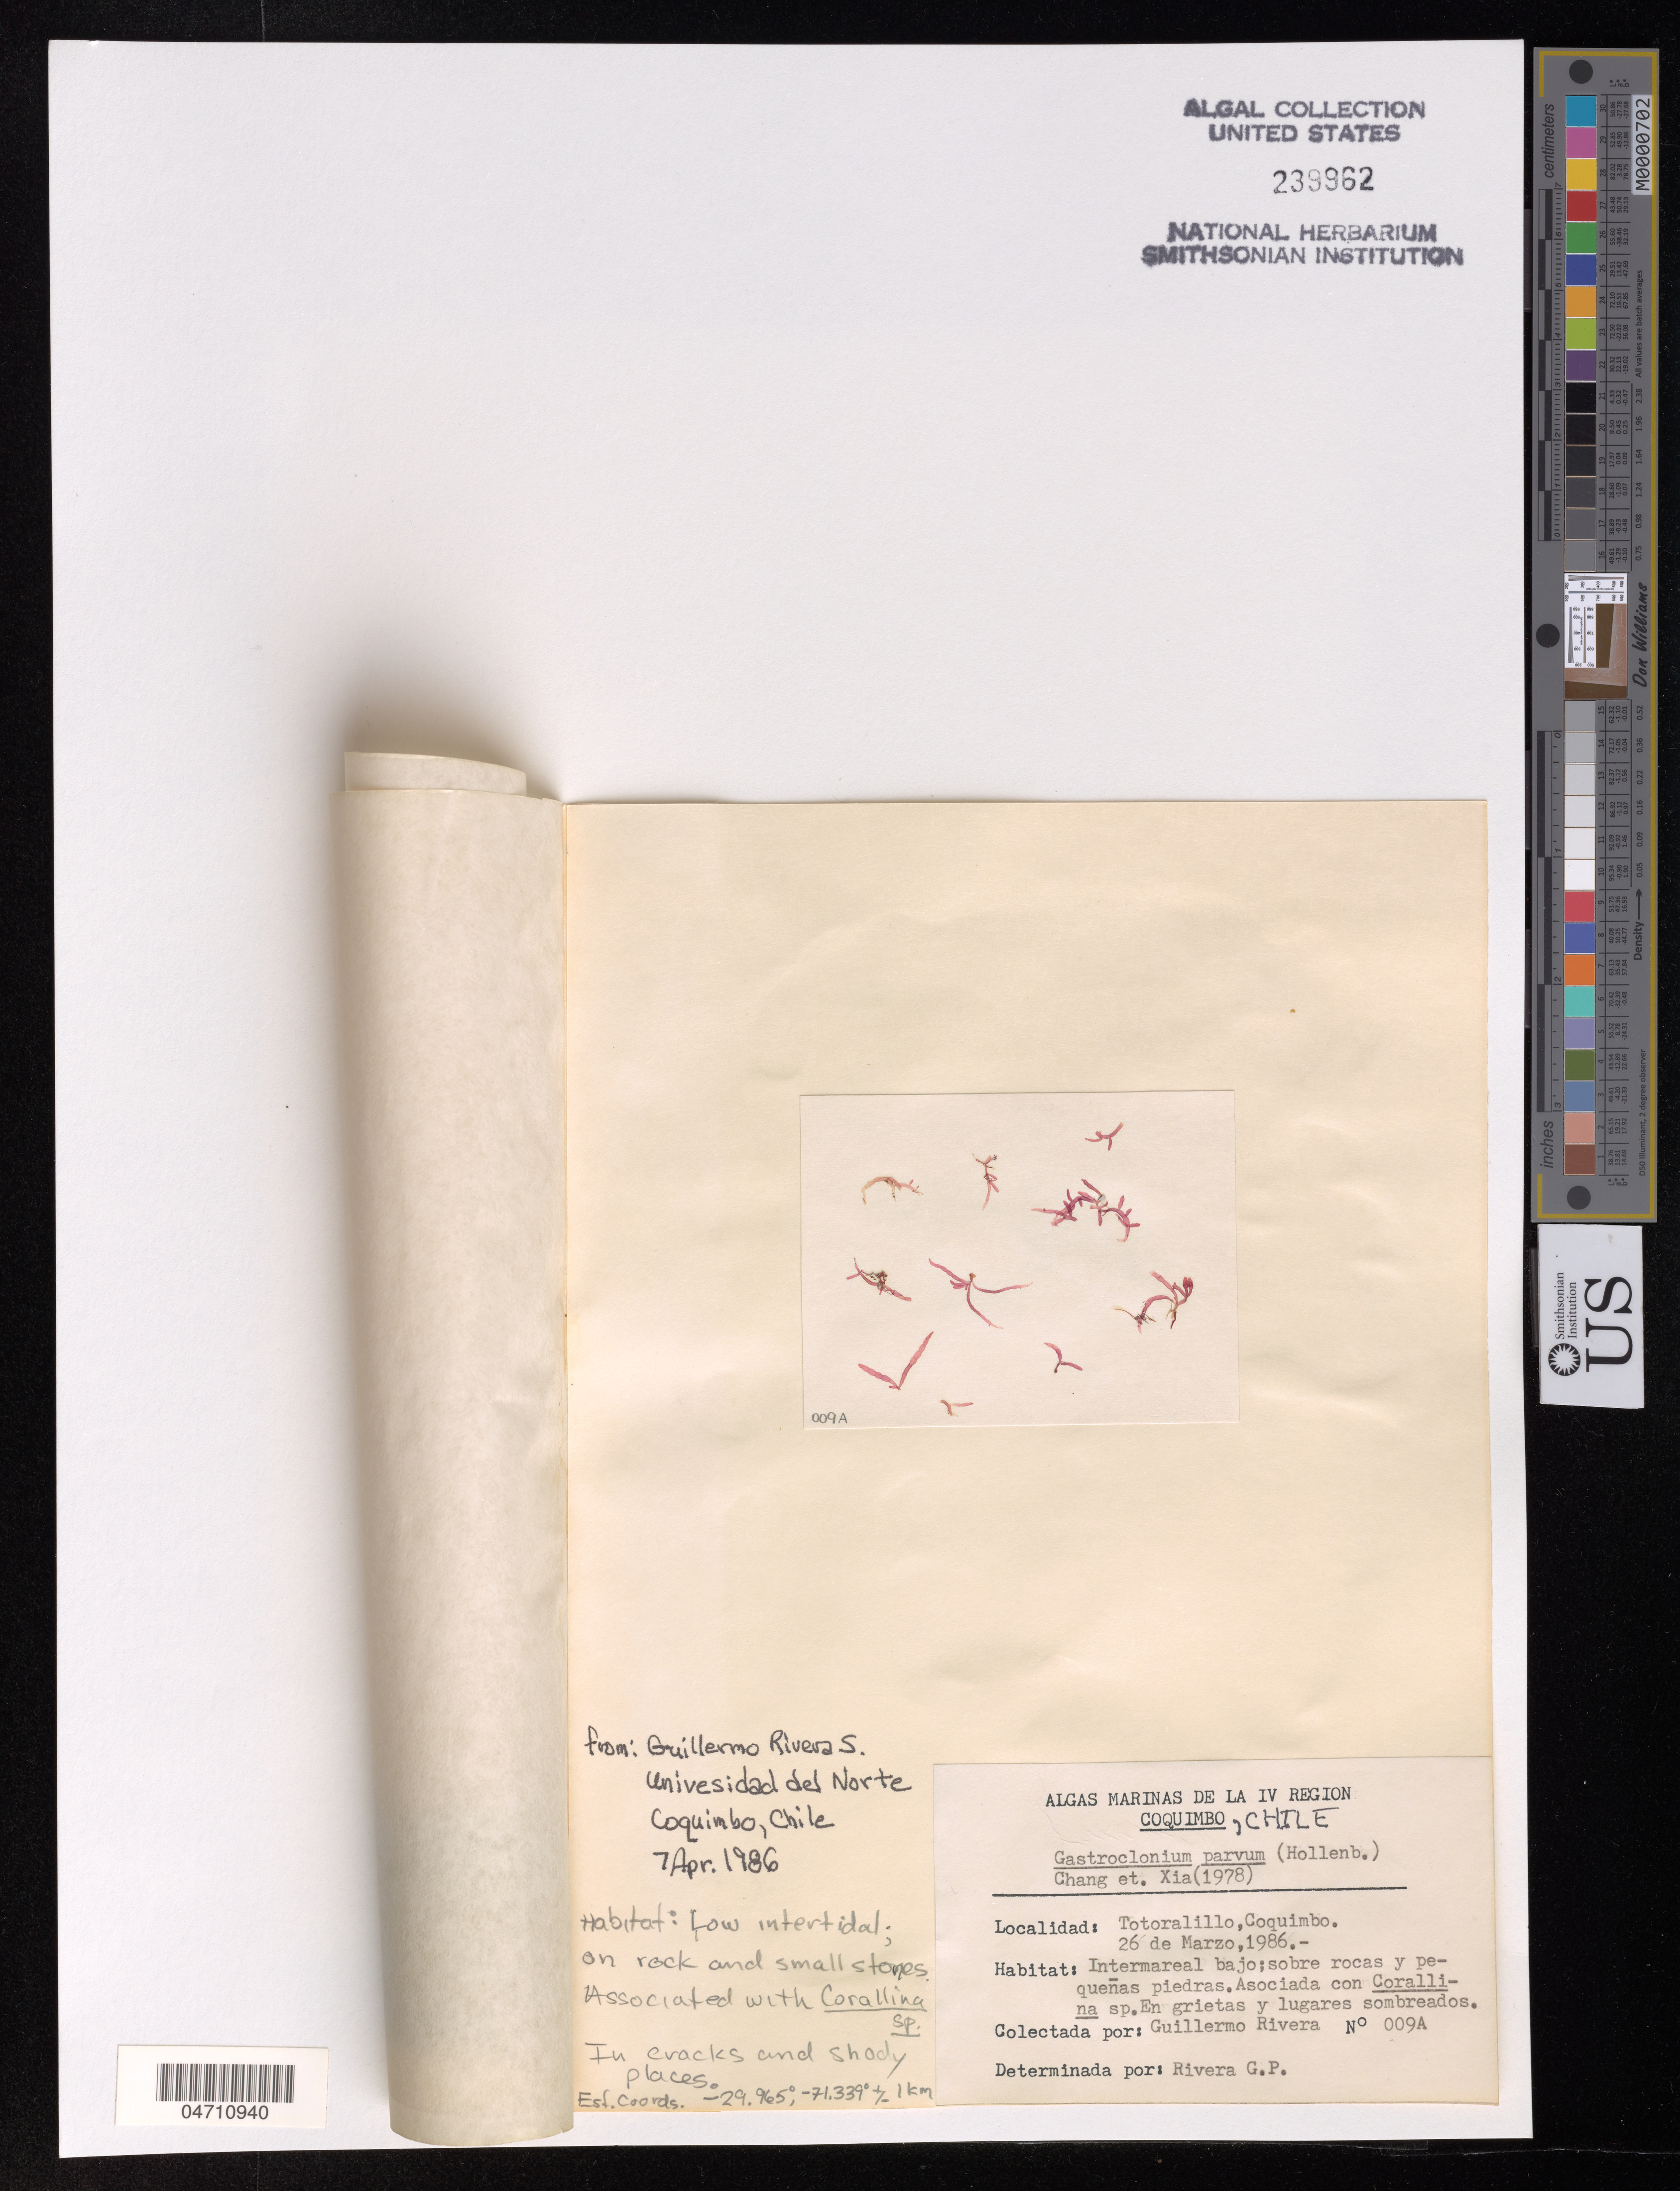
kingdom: Plantae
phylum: Rhodophyta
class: Florideophyceae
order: Rhodymeniales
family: Champiaceae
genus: Gastroclonium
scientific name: Gastroclonium parvum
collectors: G. Rivera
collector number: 009A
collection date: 1986-03-26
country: Chile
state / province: Coquimbo (IV)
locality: Totoralillo, Coquimbo.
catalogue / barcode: US 239962